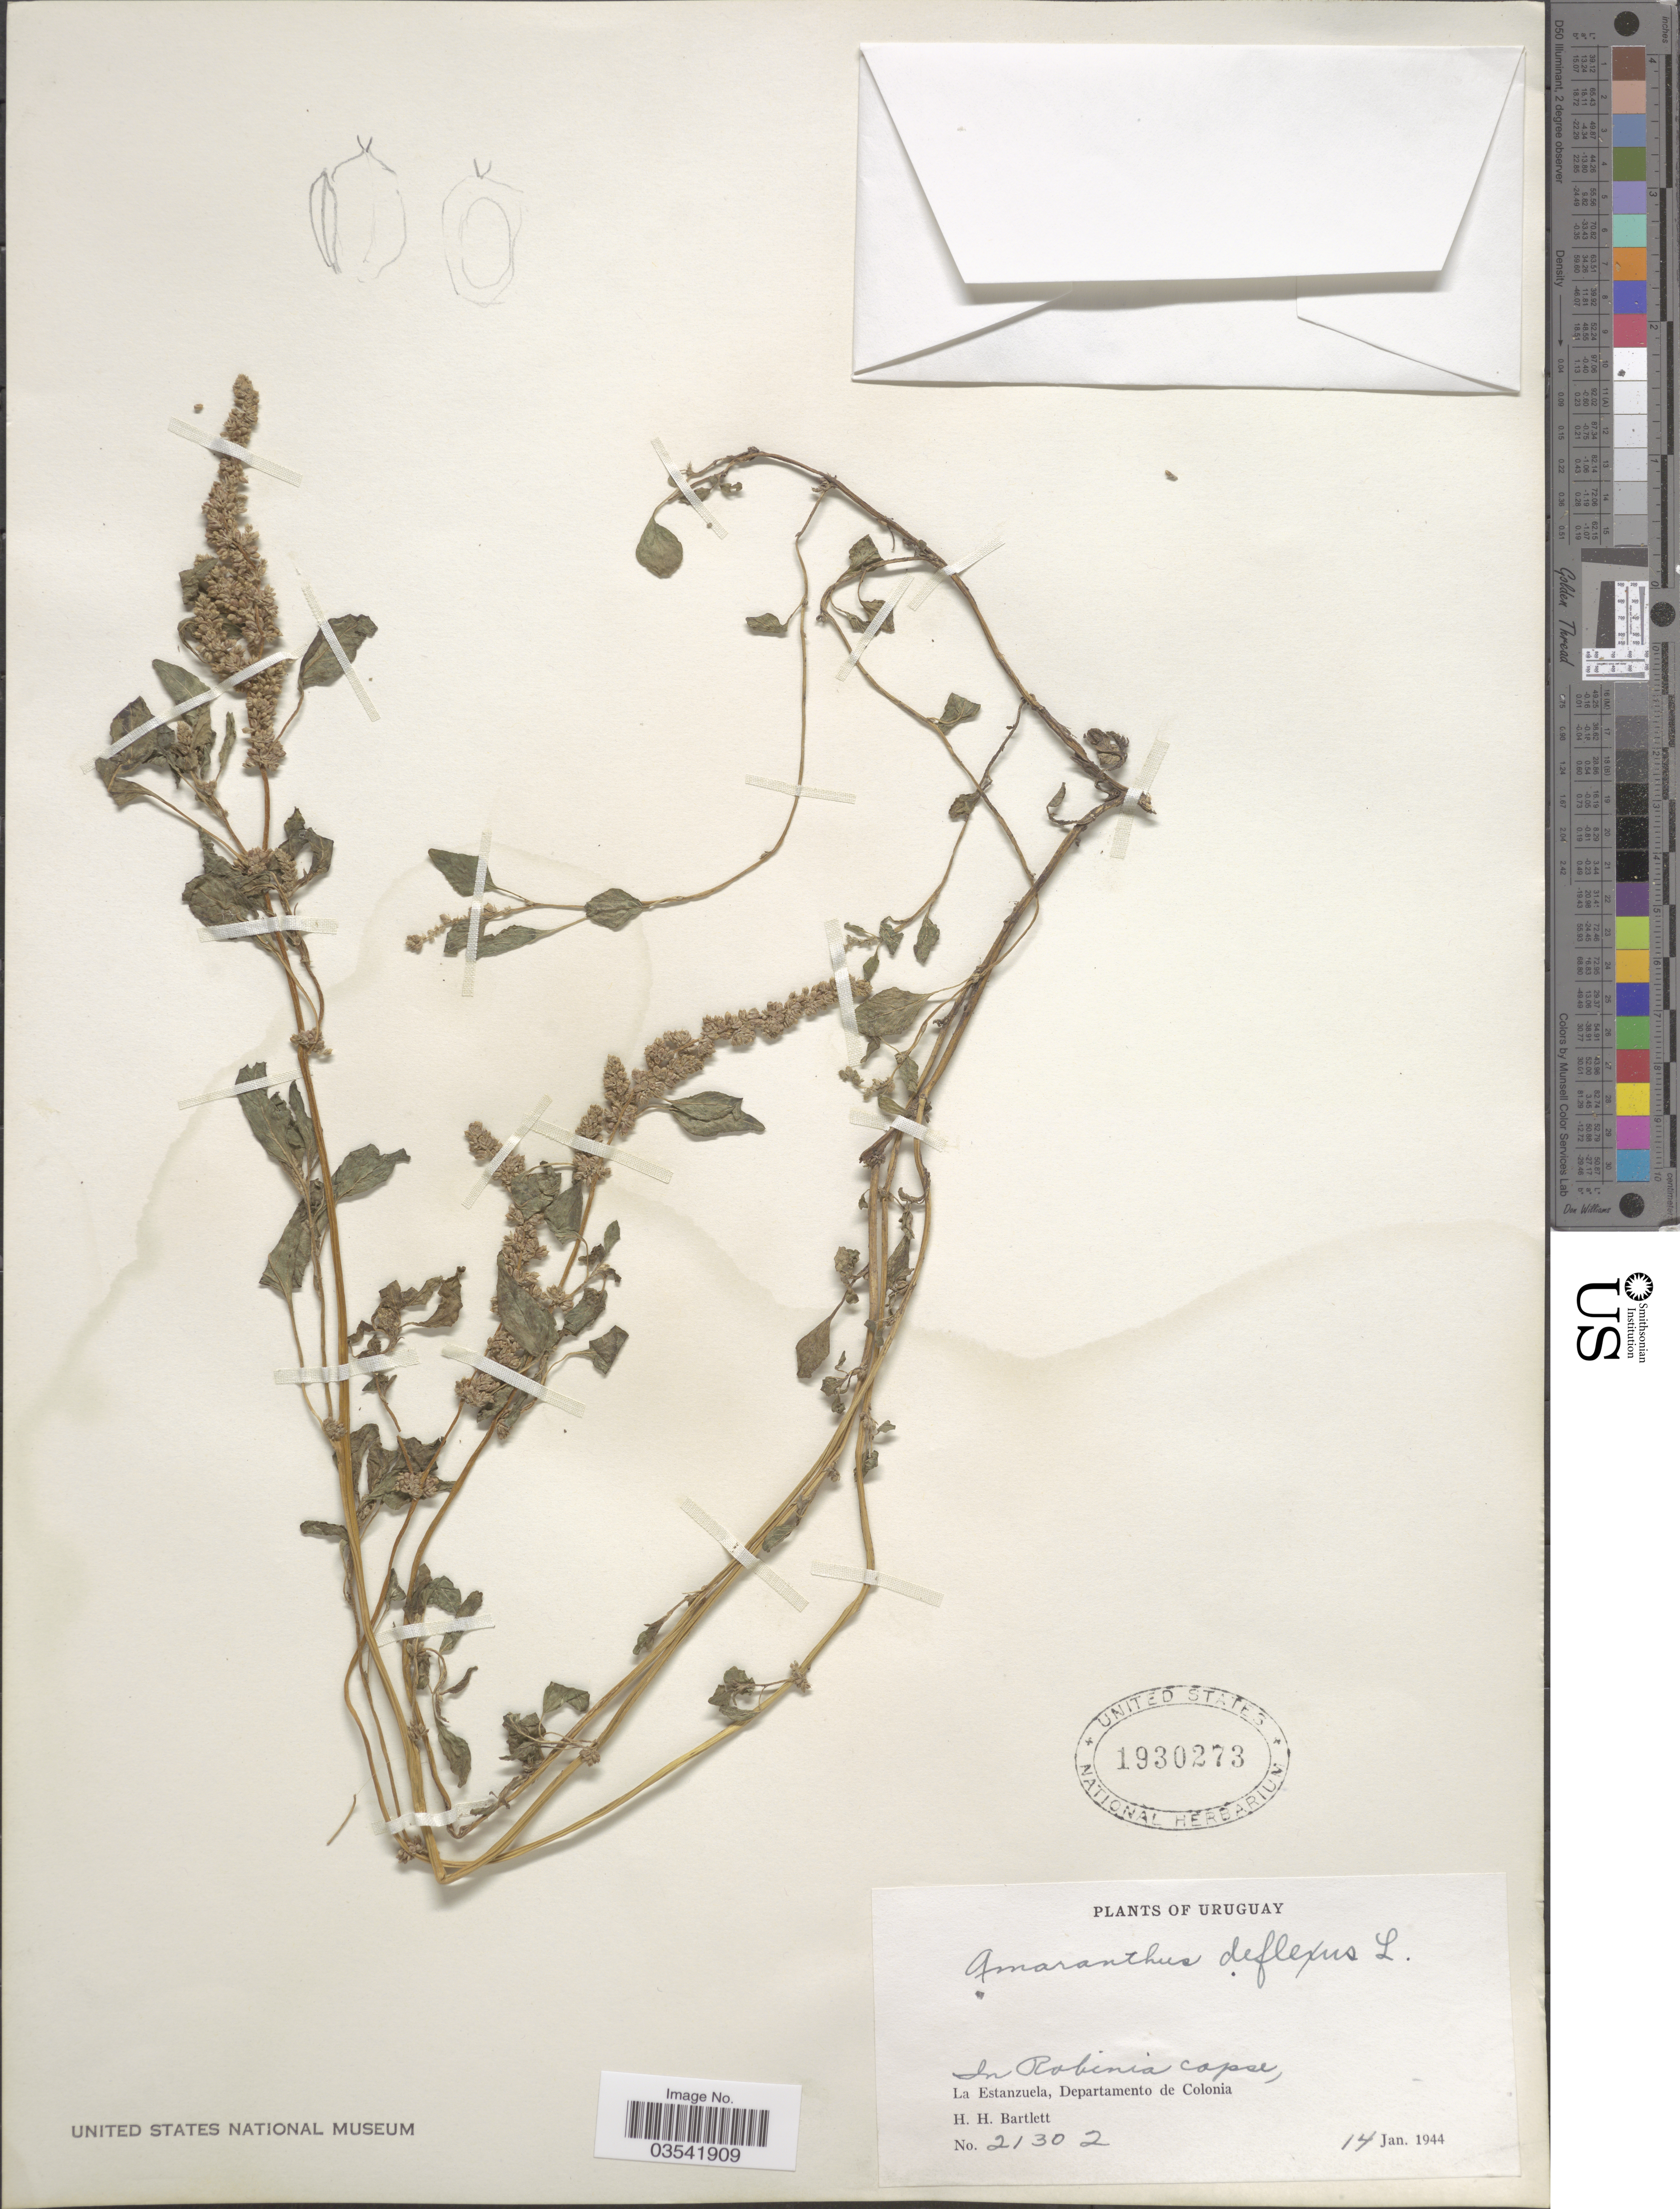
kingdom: Plantae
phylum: Tracheophyta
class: Magnoliopsida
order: Caryophyllales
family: Amaranthaceae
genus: Amaranthus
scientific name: Amaranthus deflexus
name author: L.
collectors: H. H. Bartlett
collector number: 21302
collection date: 1944-01-14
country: Uruguay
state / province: Colonia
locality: In Robinia capse [unsure placement] La Estanzuela, Departamento de Colonia.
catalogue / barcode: US 1930273